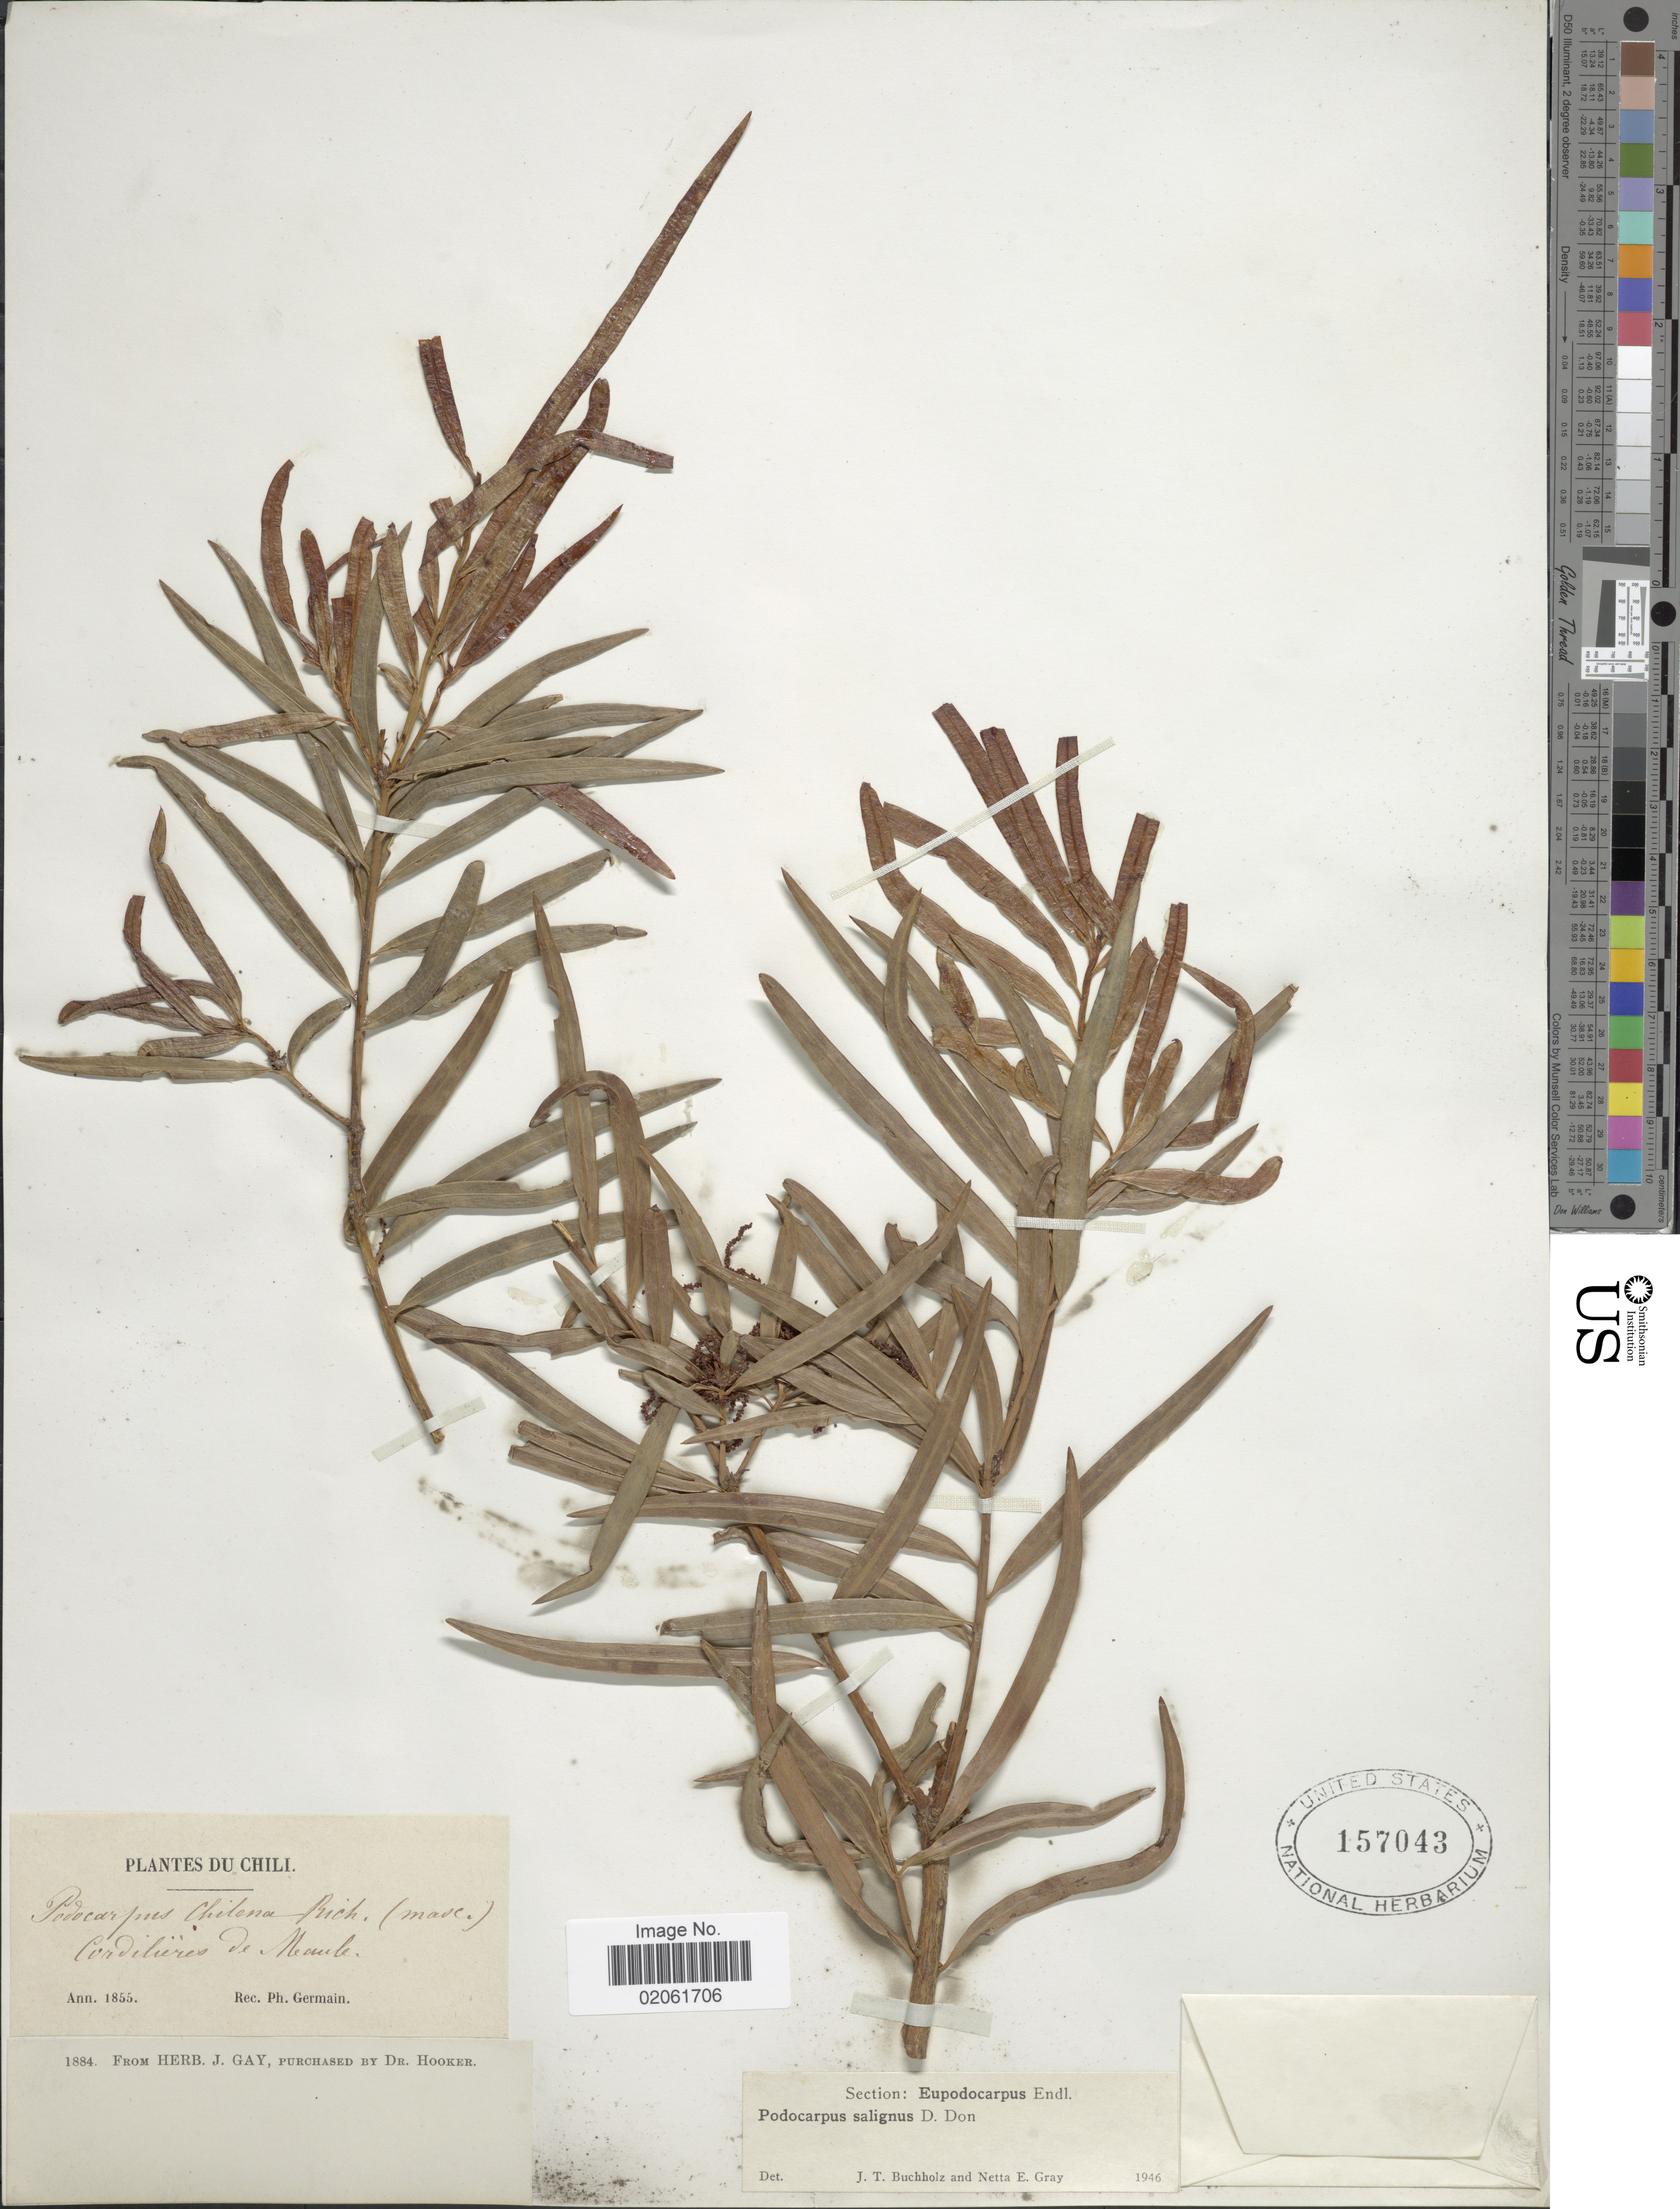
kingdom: Plantae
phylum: Tracheophyta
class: Pinopsida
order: Pinales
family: Podocarpaceae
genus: Podocarpus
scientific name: Podocarpus salignus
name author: D. Don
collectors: ex herb. J. Gay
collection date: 1855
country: Chile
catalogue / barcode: US 157043